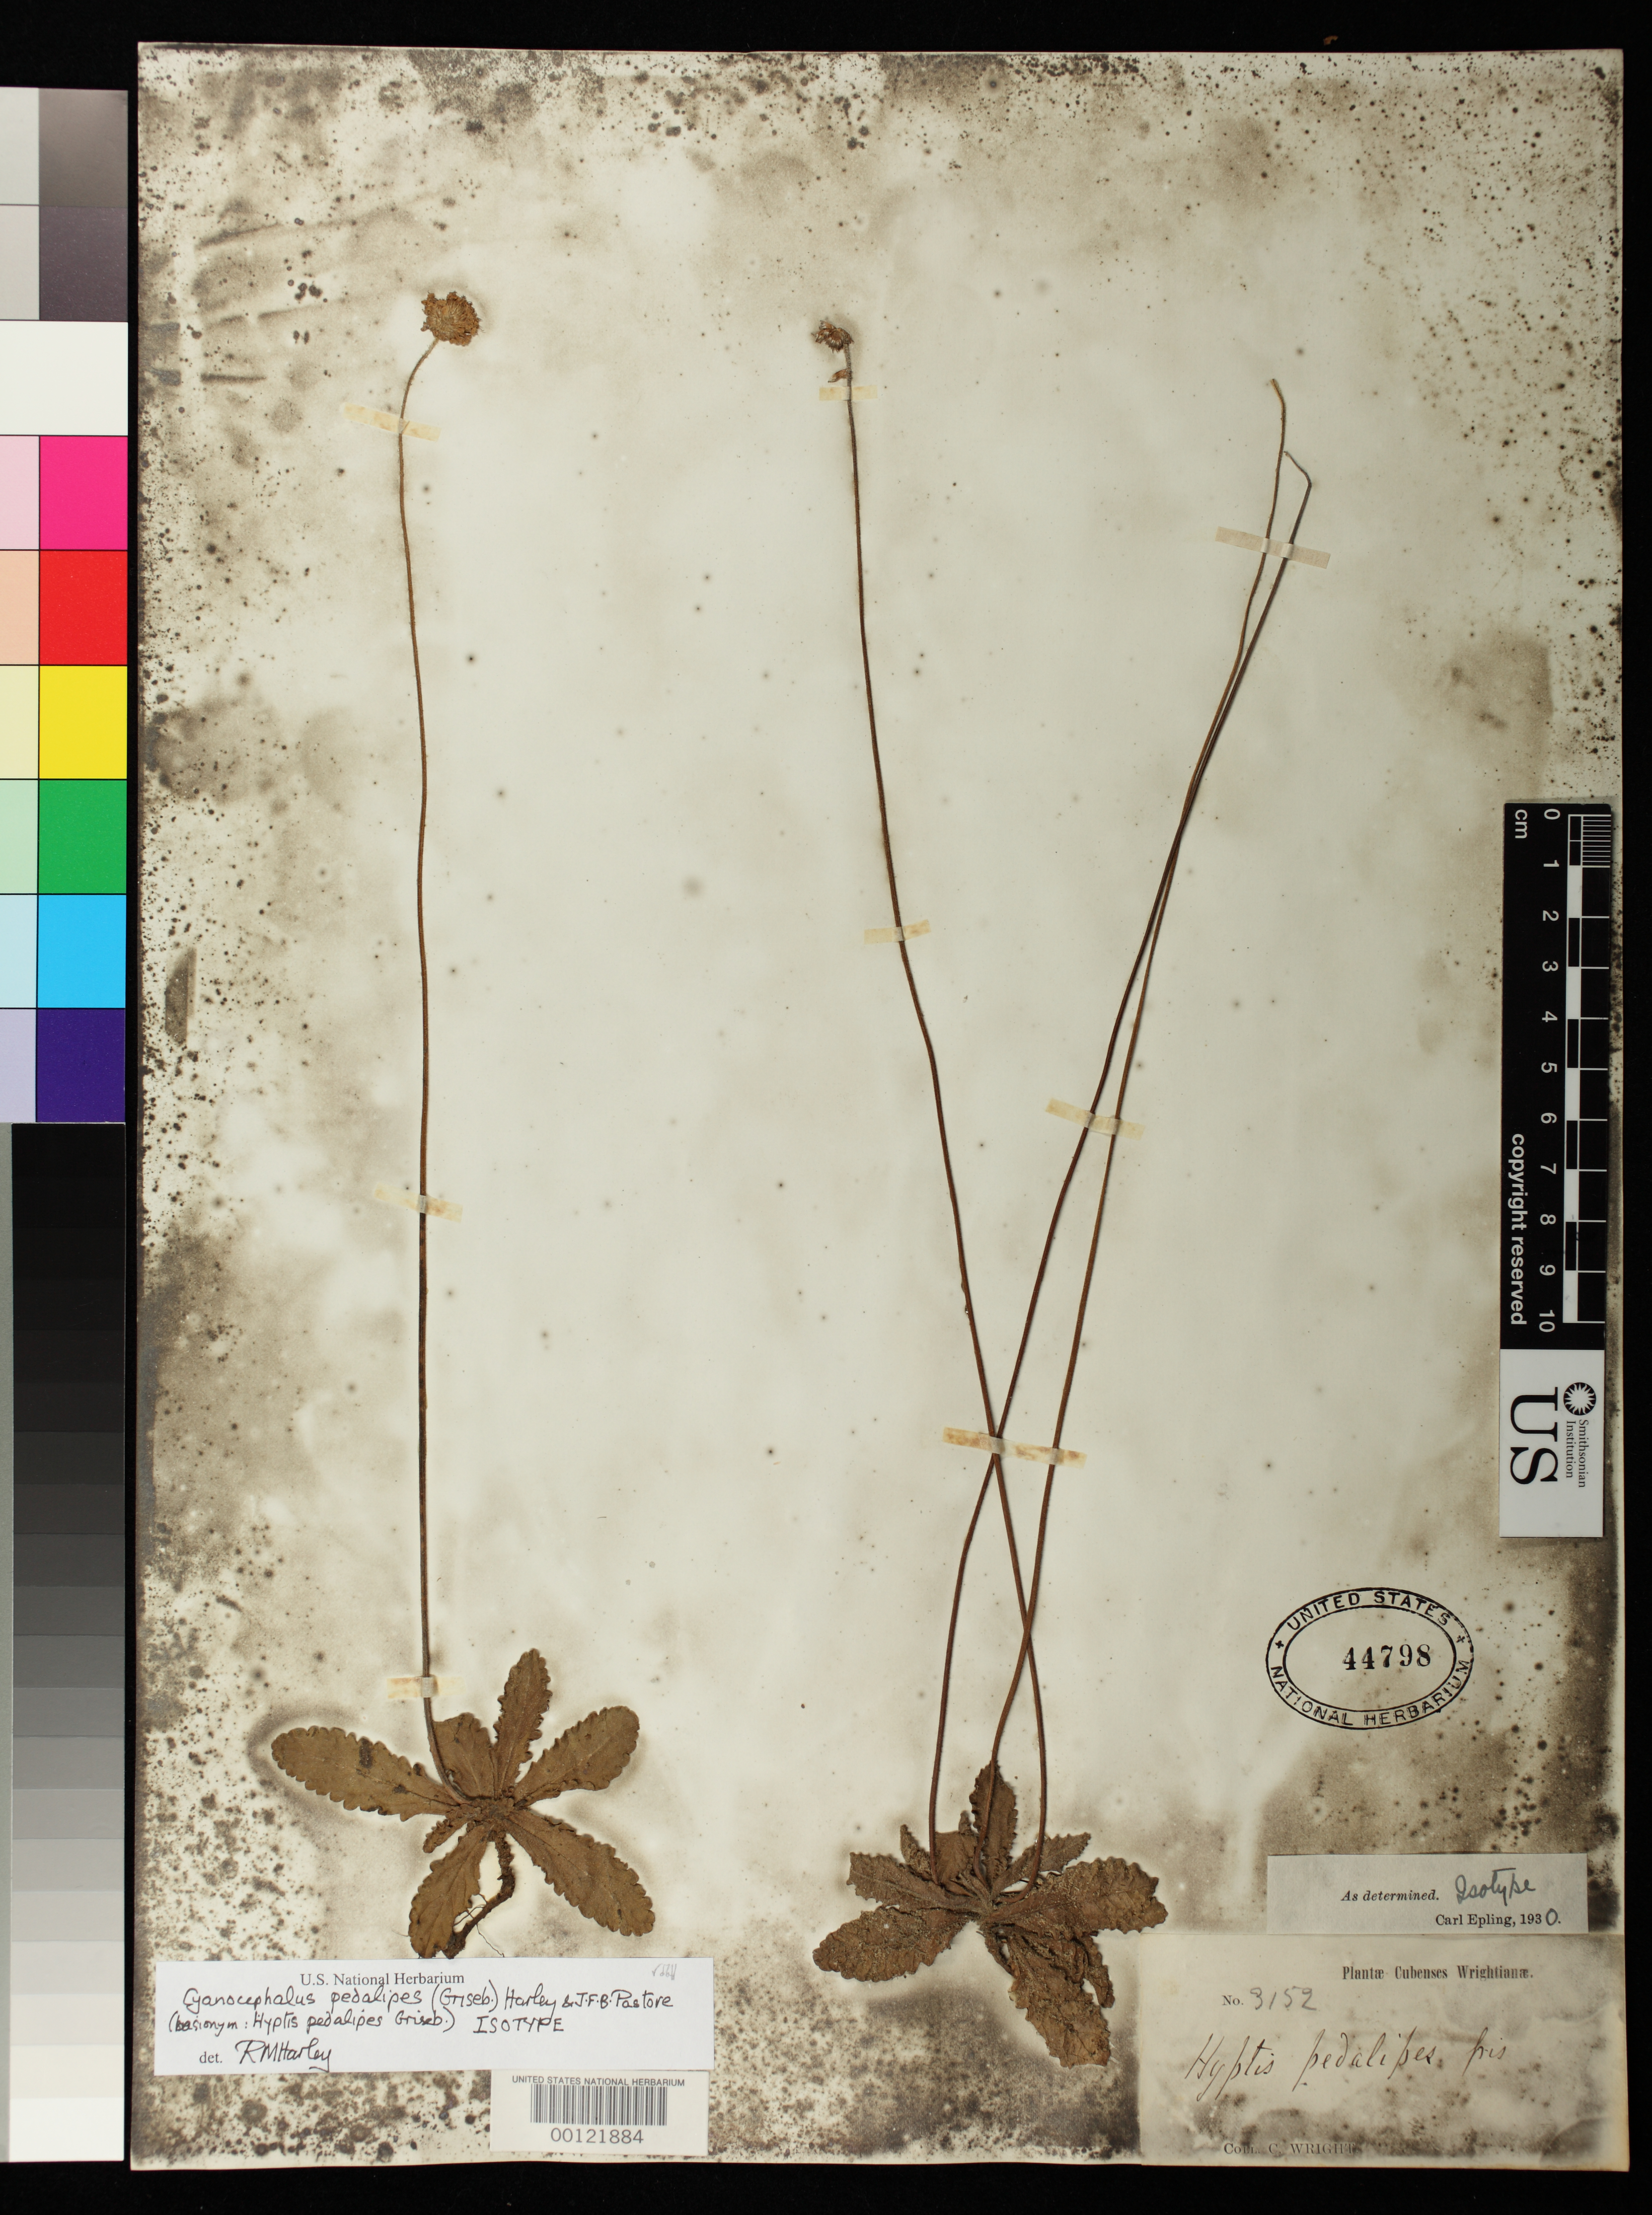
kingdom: Plantae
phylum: Tracheophyta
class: Magnoliopsida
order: Lamiales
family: Lamiaceae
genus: Hyptis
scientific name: Hyptis pedalipes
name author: Griseb.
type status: Isotype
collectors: C. Wright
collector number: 3152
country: Cuba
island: Greater Antilles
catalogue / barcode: US 44798